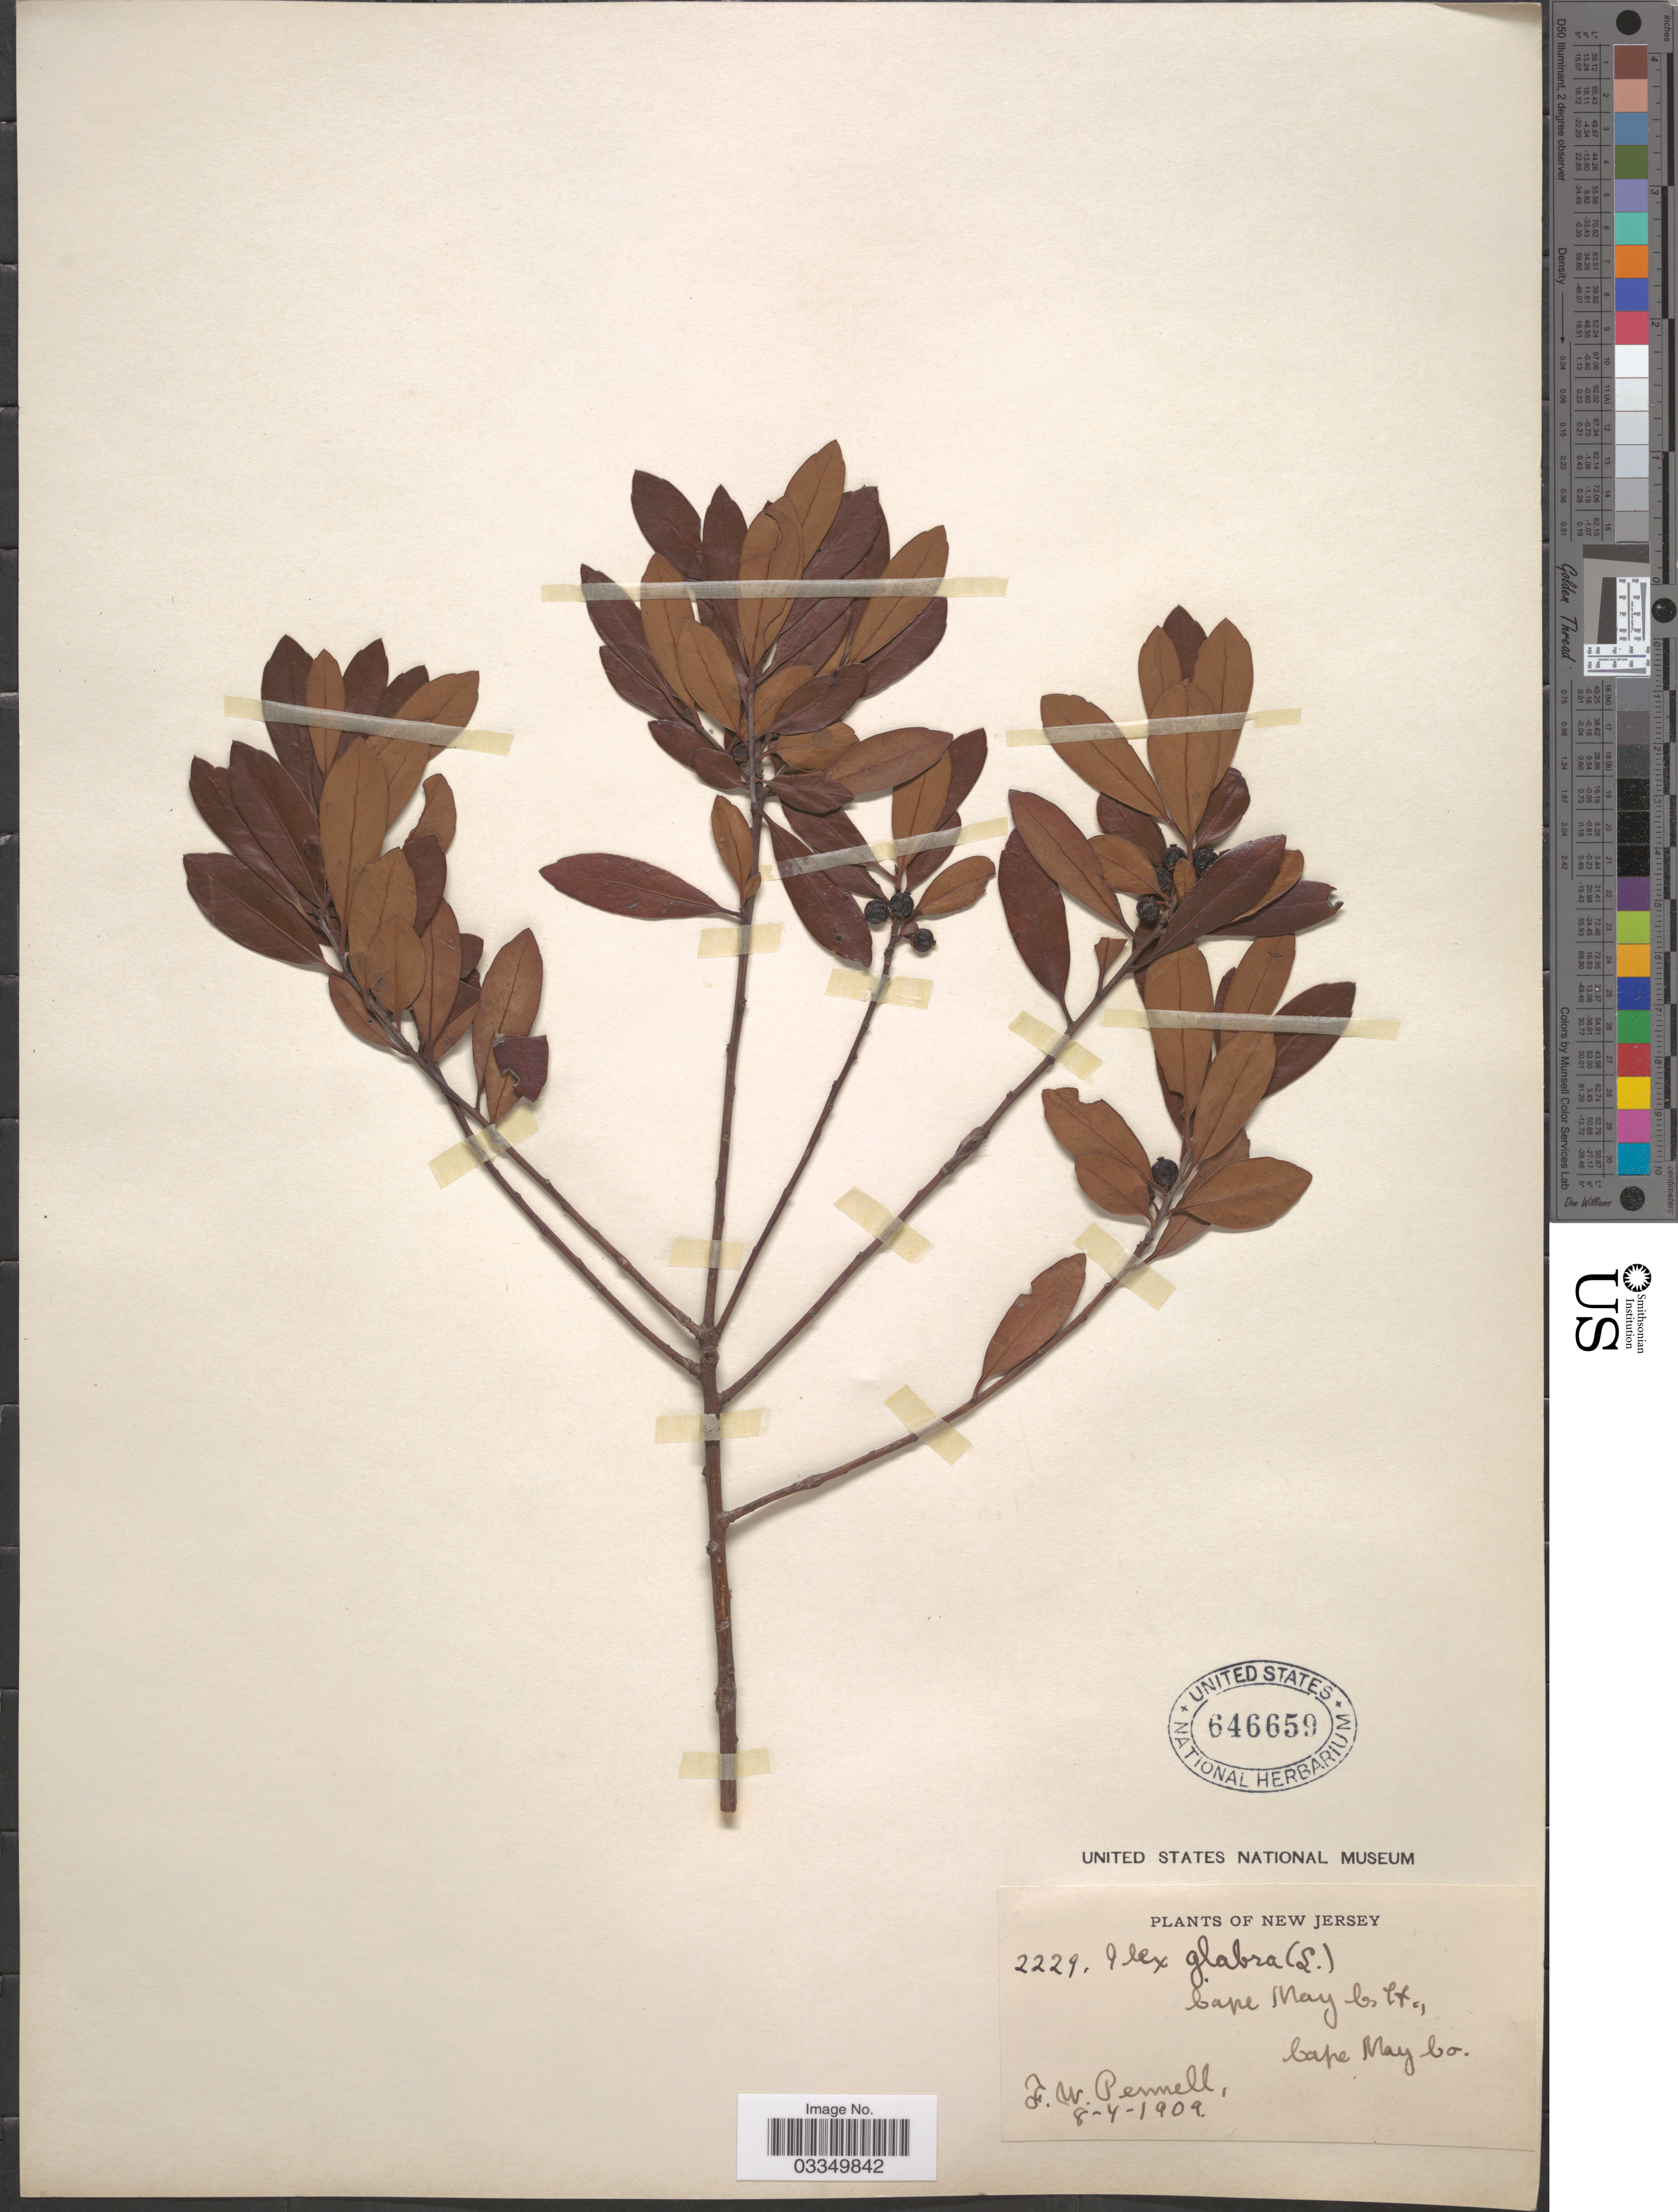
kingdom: Plantae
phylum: Tracheophyta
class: Magnoliopsida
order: Aquifoliales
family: Aquifoliaceae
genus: Ilex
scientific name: Ilex glabra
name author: (L.) A. Gray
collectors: F. W. Pennell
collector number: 2229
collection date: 1909-08-04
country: United States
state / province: New Jersey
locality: Cape May Islet, Cape May Co.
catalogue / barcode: US 646659